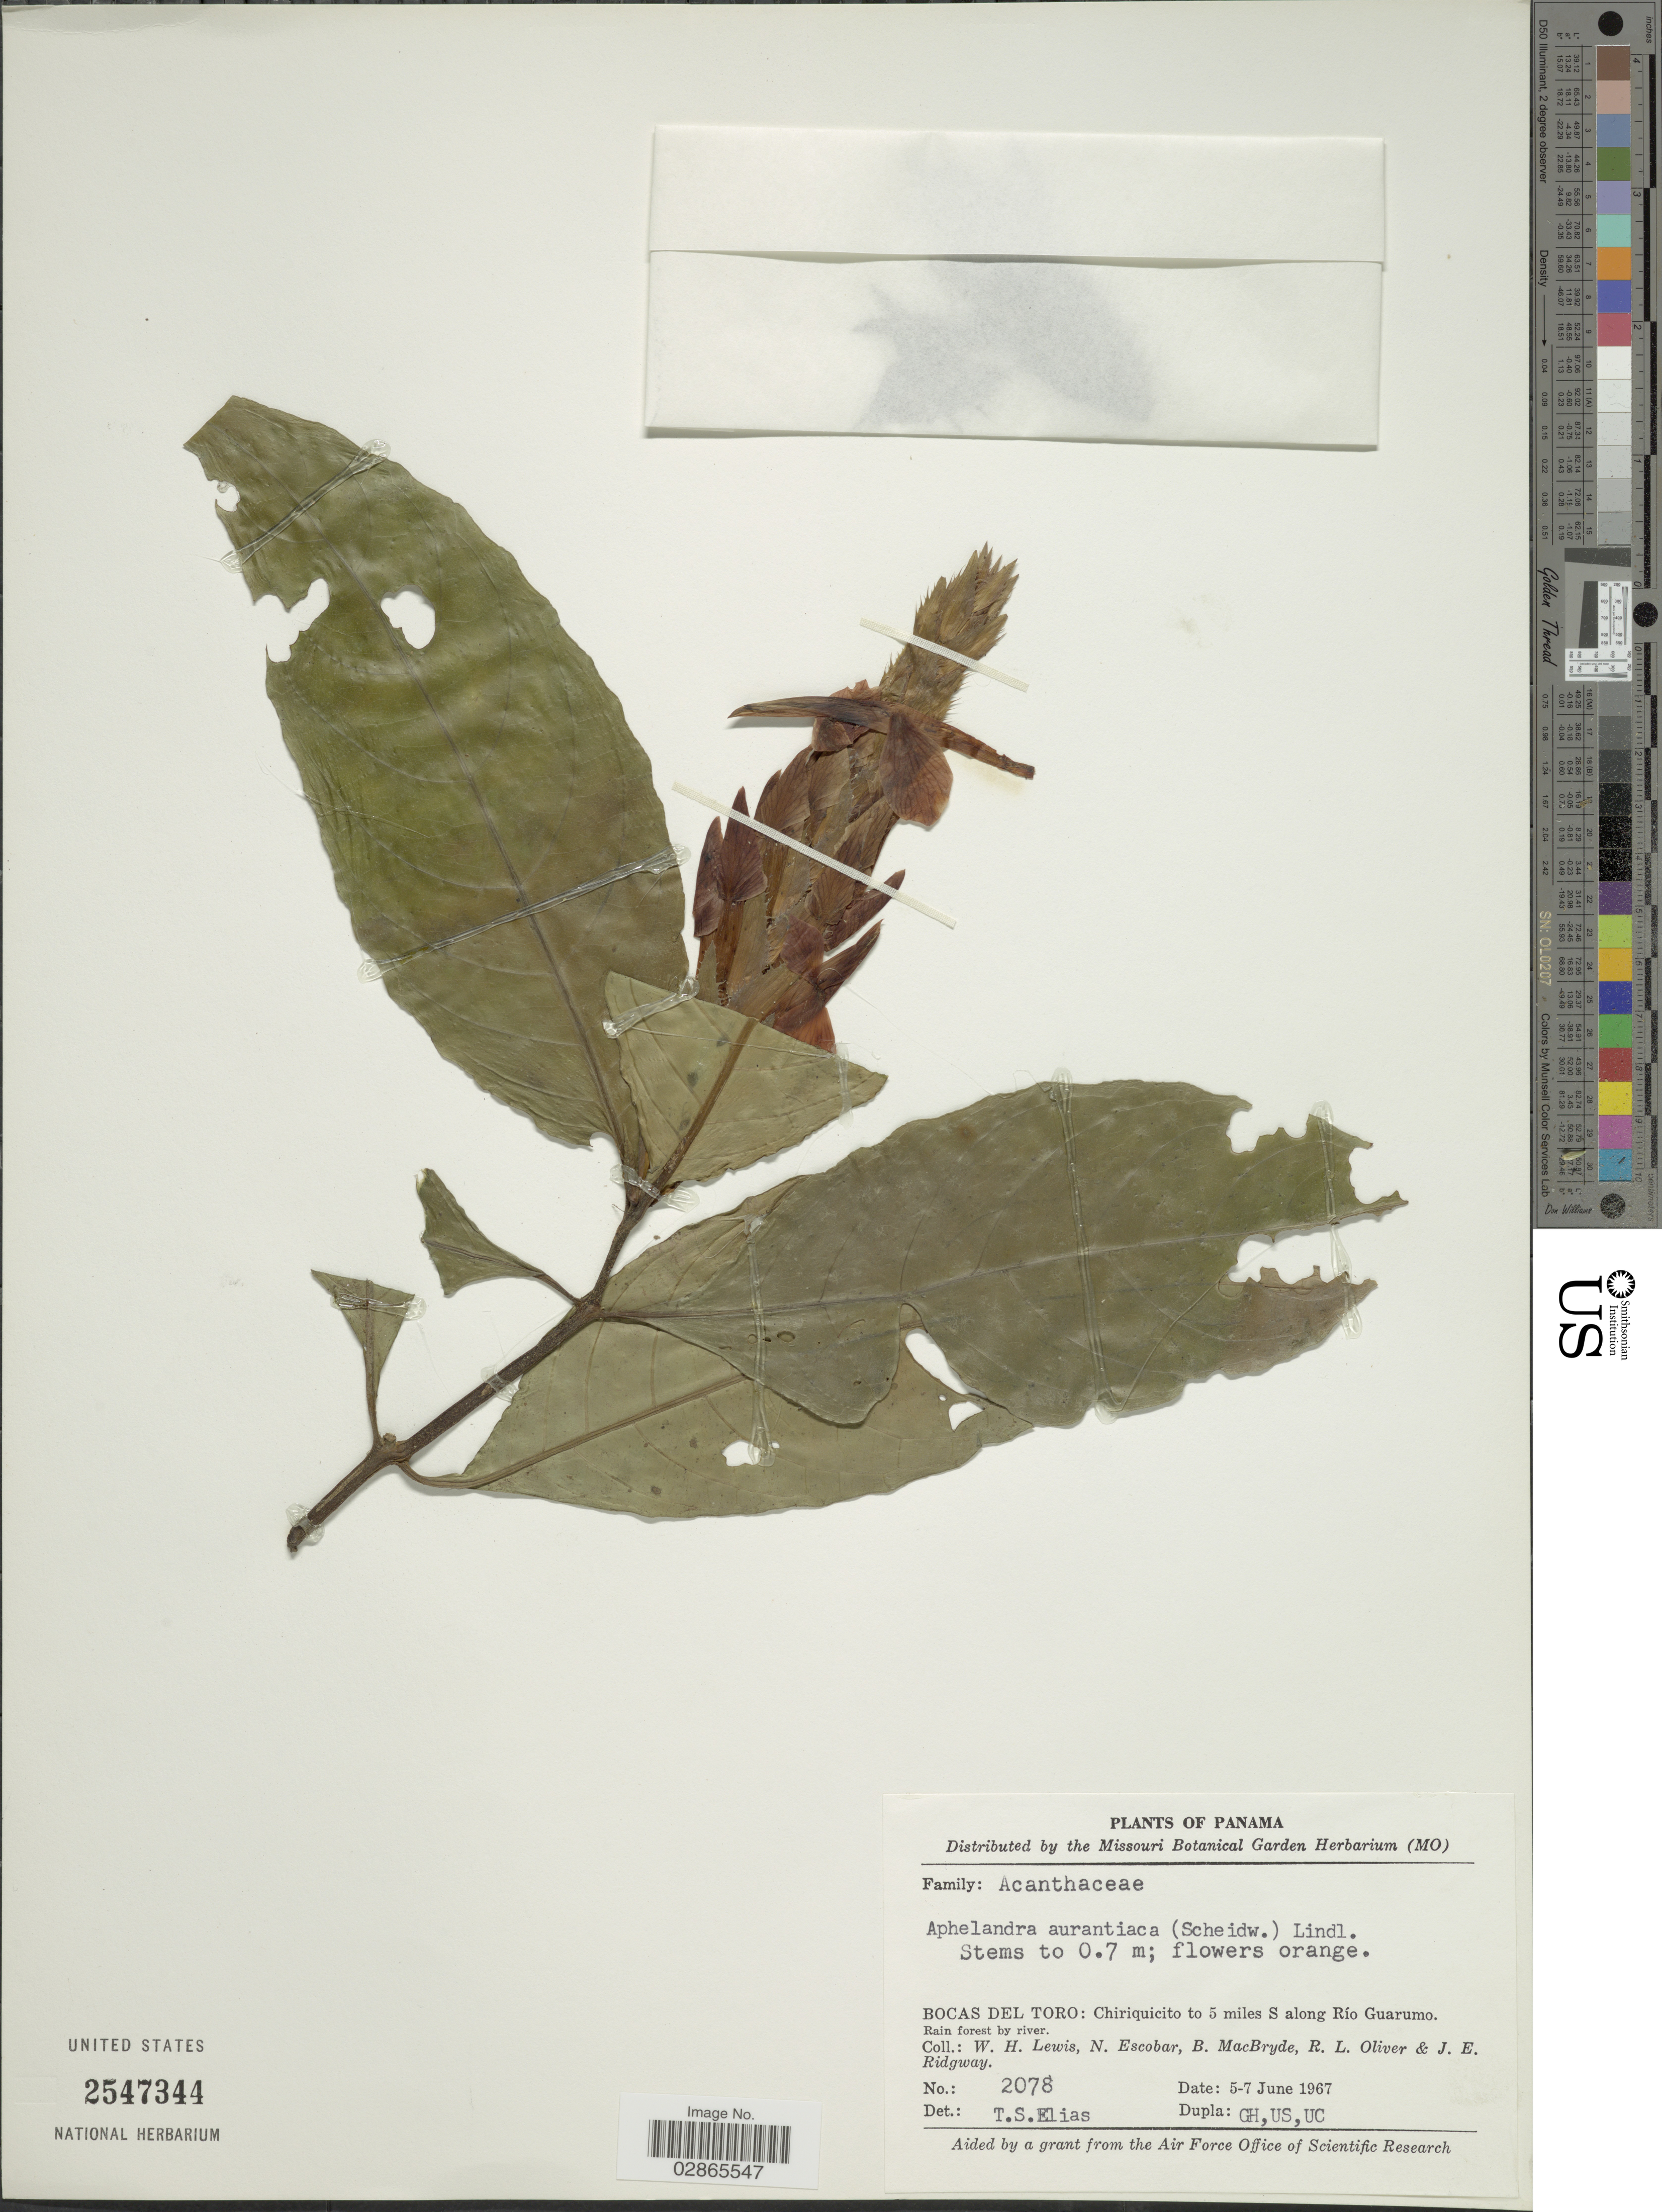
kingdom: Plantae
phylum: Tracheophyta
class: Magnoliopsida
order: Lamiales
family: Acanthaceae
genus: Aphelandra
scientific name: Aphelandra aurantiaca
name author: (Scheidw.) Lindl.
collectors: W. H. Lewis, N. Escobar, B. MacBryde, R. Oliver & J. Ridgway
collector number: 2078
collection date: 1967-06-05/1967-06-07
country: Panama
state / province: Bocas del Toro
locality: Chiriquicito to 5 miles S along Río Guarumo.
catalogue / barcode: US 2547344